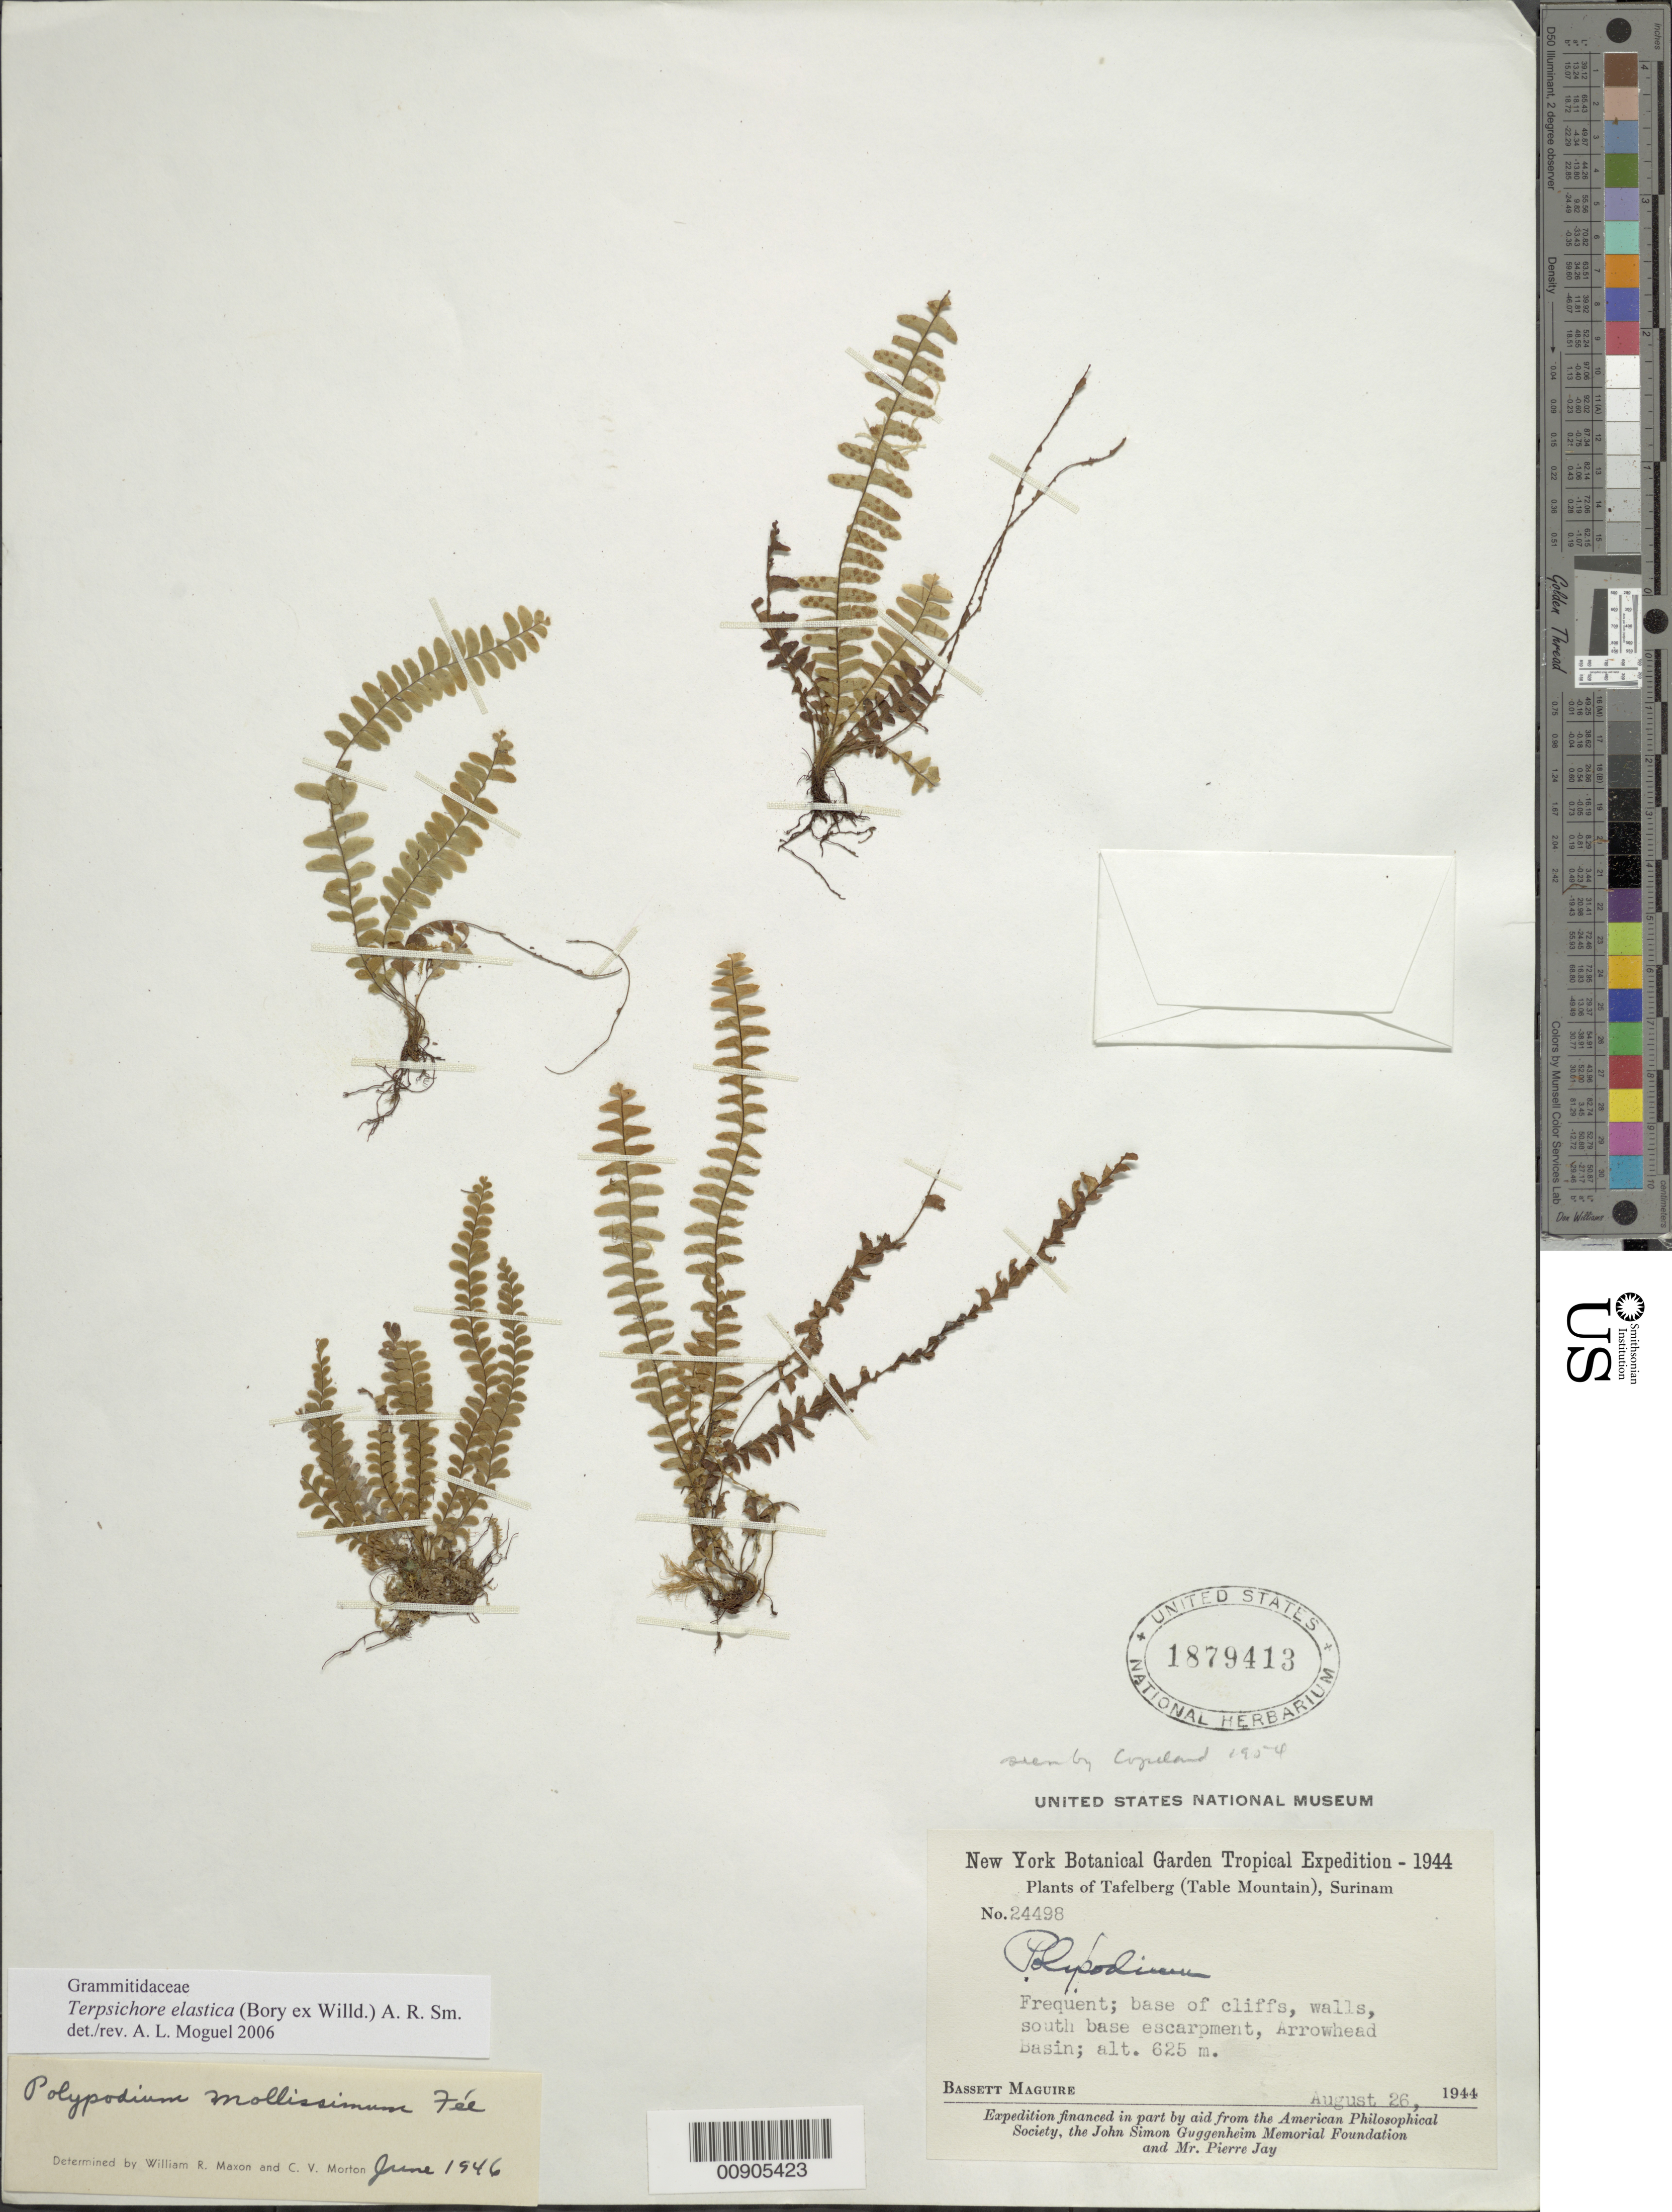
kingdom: Plantae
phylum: Tracheophyta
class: Polypodiopsida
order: Polypodiales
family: Polypodiaceae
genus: Alansmia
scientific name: Alansmia elastica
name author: (Bory ex Willd.) Moguel & M. Kessler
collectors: B. Maguire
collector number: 24498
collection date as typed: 26-Aug-44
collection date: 1944-08-26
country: Suriname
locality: Tafelberg (Table Mountain), Arrowhead Basin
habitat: Base of cliffs, walls, south base escarpment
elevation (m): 625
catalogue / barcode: US 1879413